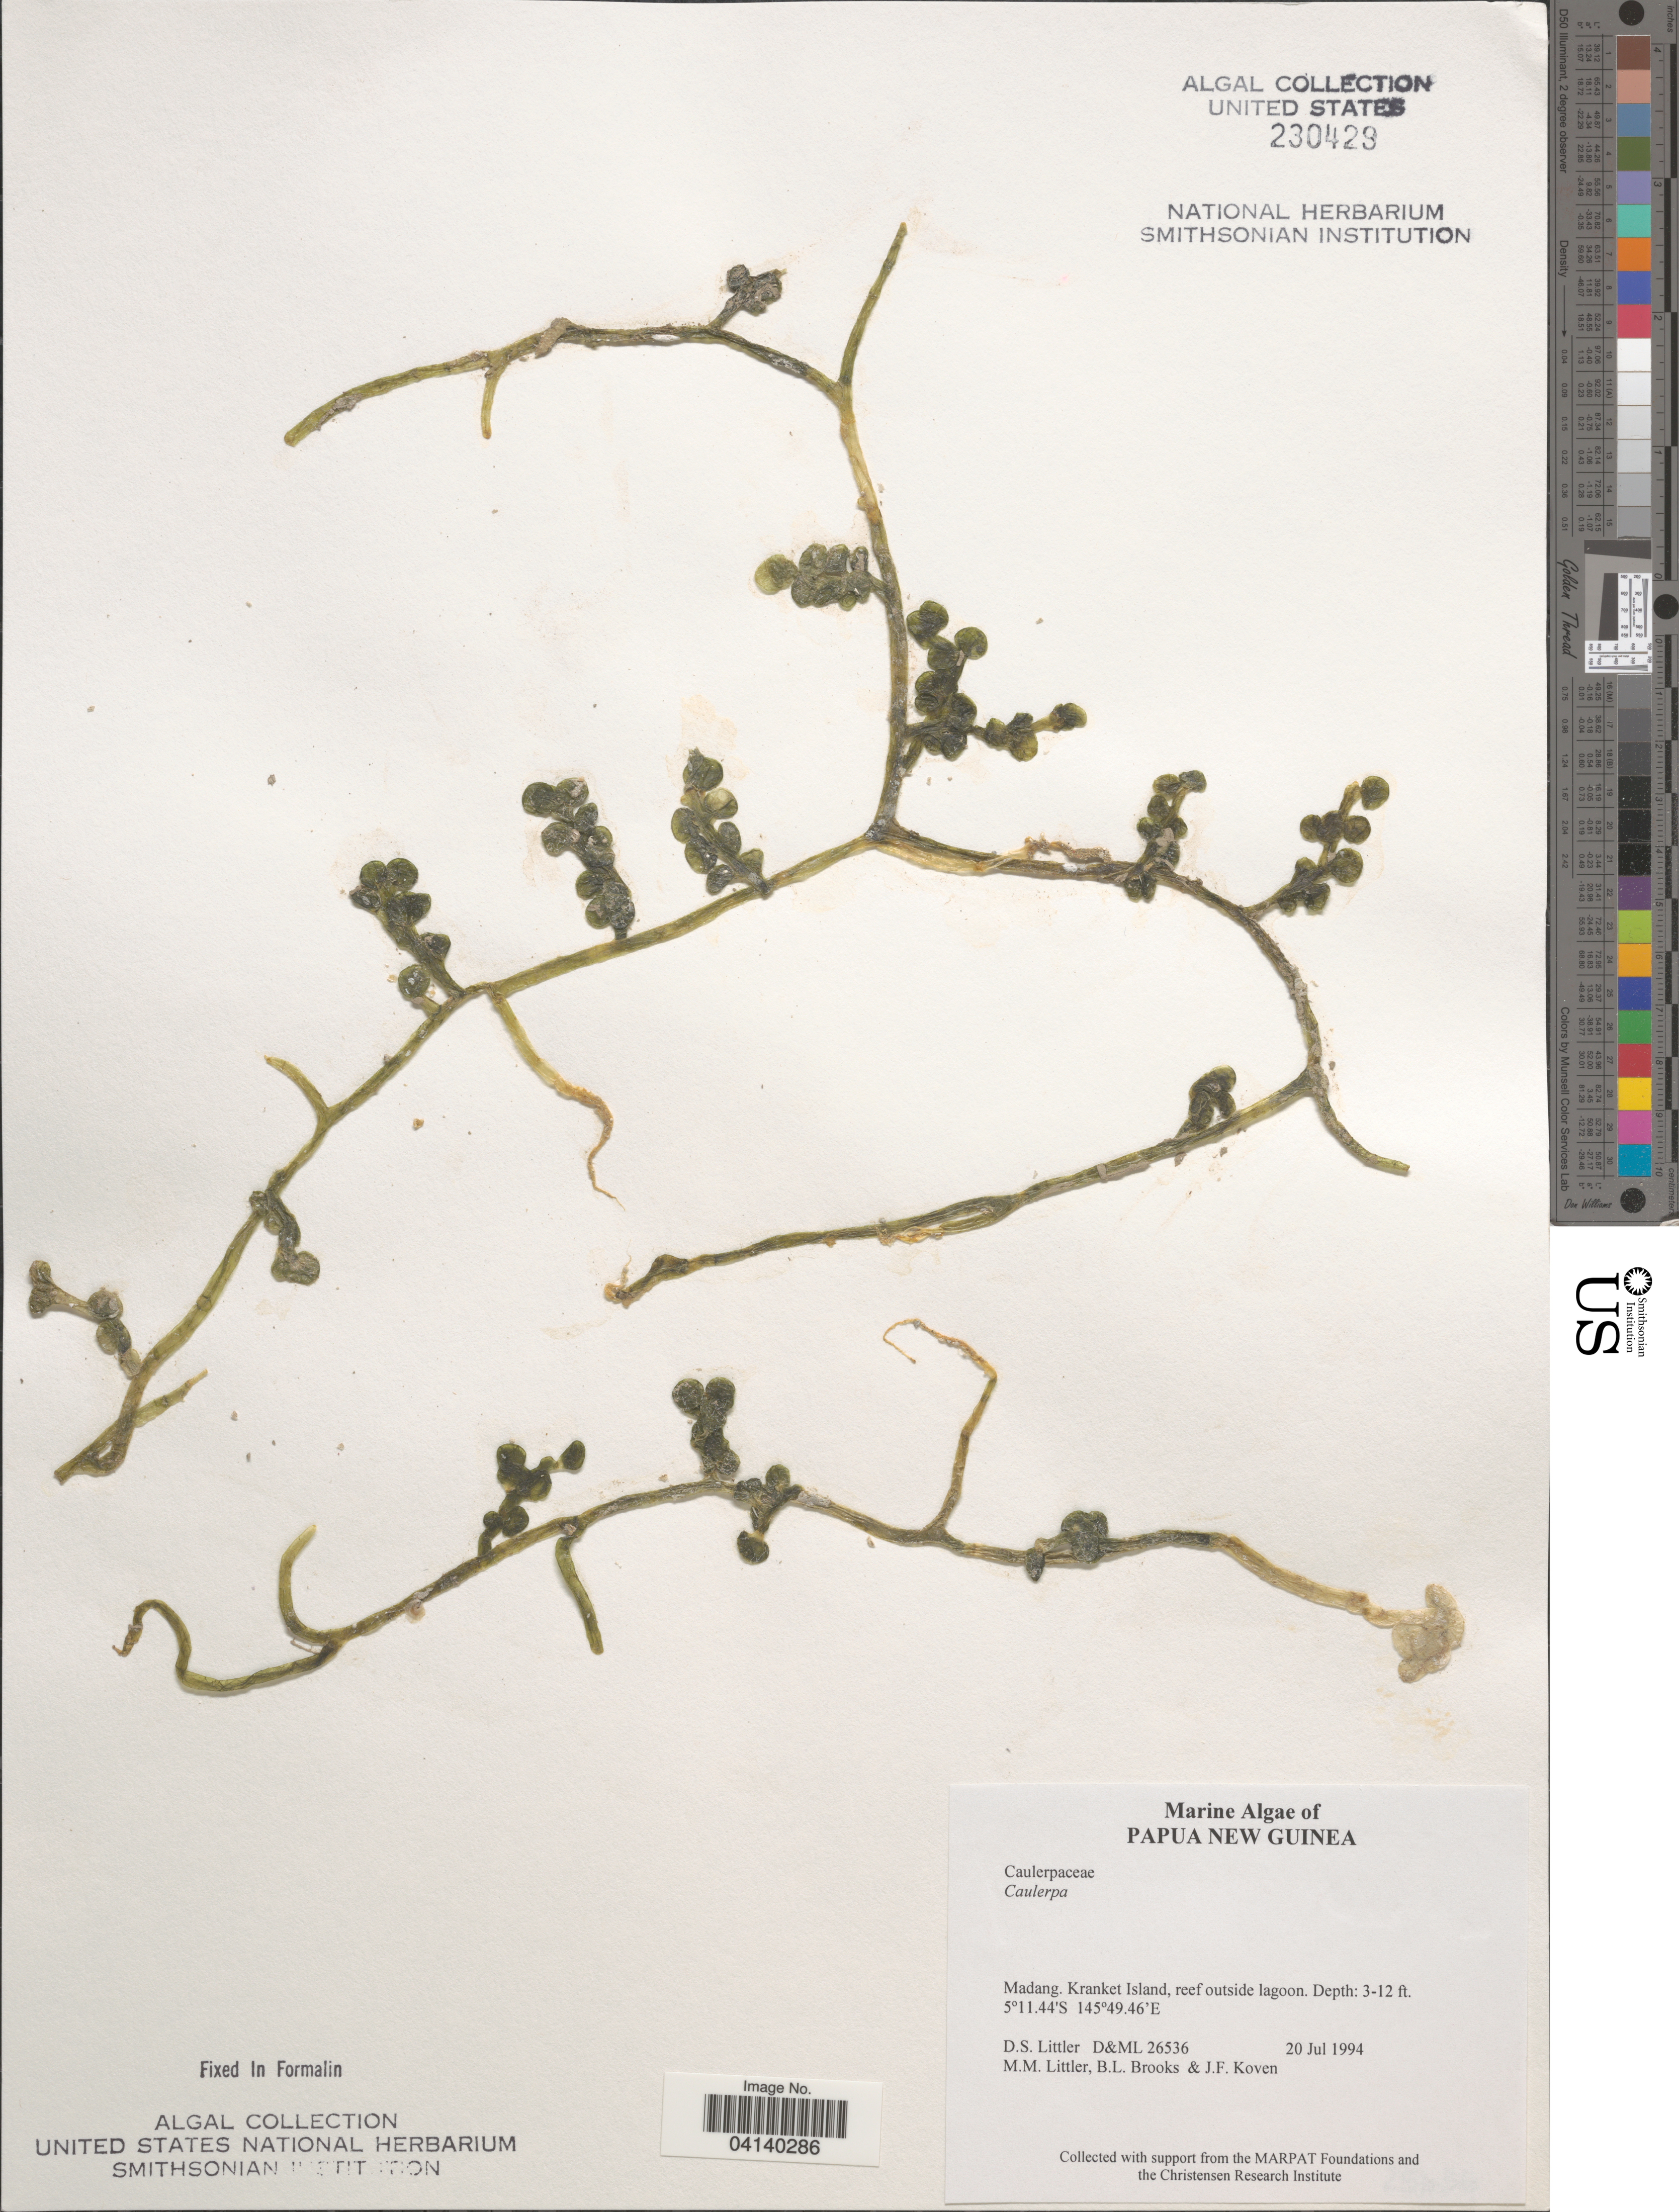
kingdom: Plantae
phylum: Chlorophyta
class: Ulvophyceae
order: Bryopsidales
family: Caulerpaceae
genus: Caulerpa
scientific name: Caulerpa sp.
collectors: D. S. Littler, B. Brooks & J. Koven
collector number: D&ML26536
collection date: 1994-07-20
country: Papua New Guinea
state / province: Madang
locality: Kranket Island, reef outside lagoon.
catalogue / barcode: US 230429